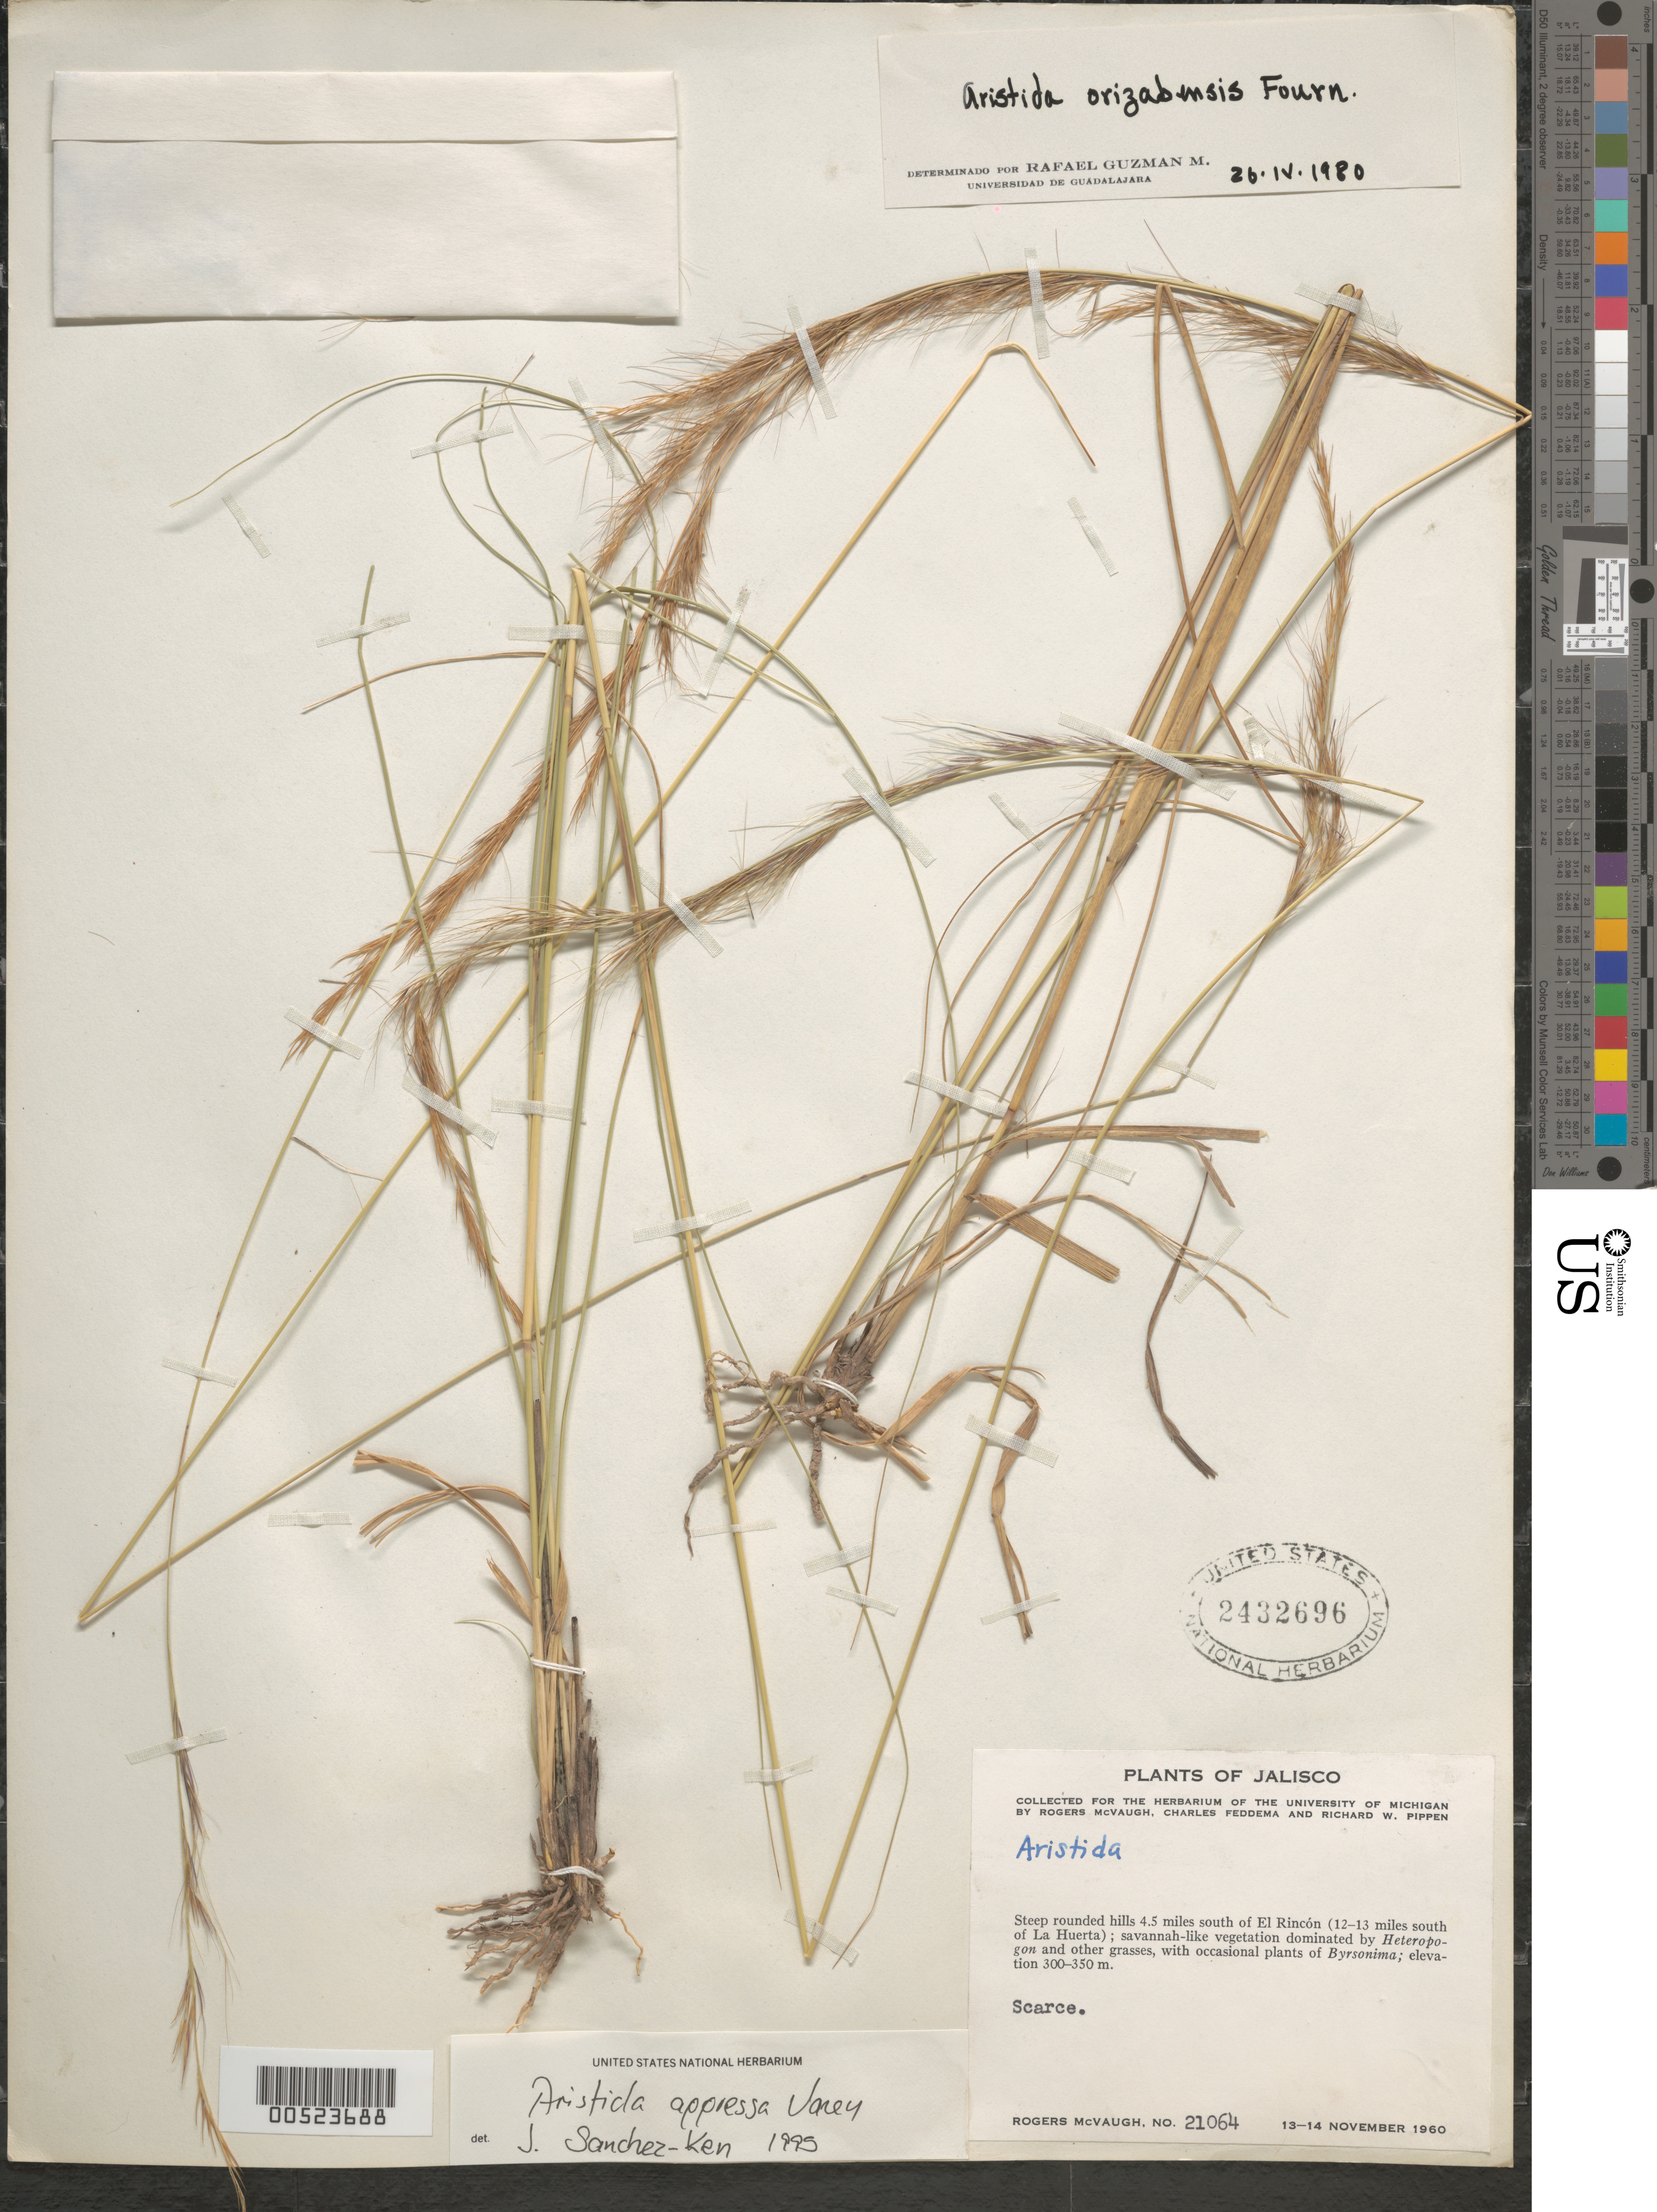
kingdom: Plantae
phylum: Tracheophyta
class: Liliopsida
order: Poales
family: Poaceae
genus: Aristida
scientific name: Aristida appressa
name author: Vasey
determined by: Sánchez-Ken, J. G.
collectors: R. McVaugh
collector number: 21064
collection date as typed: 13 Nov 1960 to 14 Nov 1960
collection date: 1960-11-13/1960-11-14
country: Mexico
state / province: Jalisco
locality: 4.5 mi S of El Rincón, 12-13 mi S of La Huerta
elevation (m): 300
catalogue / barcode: US 2432696